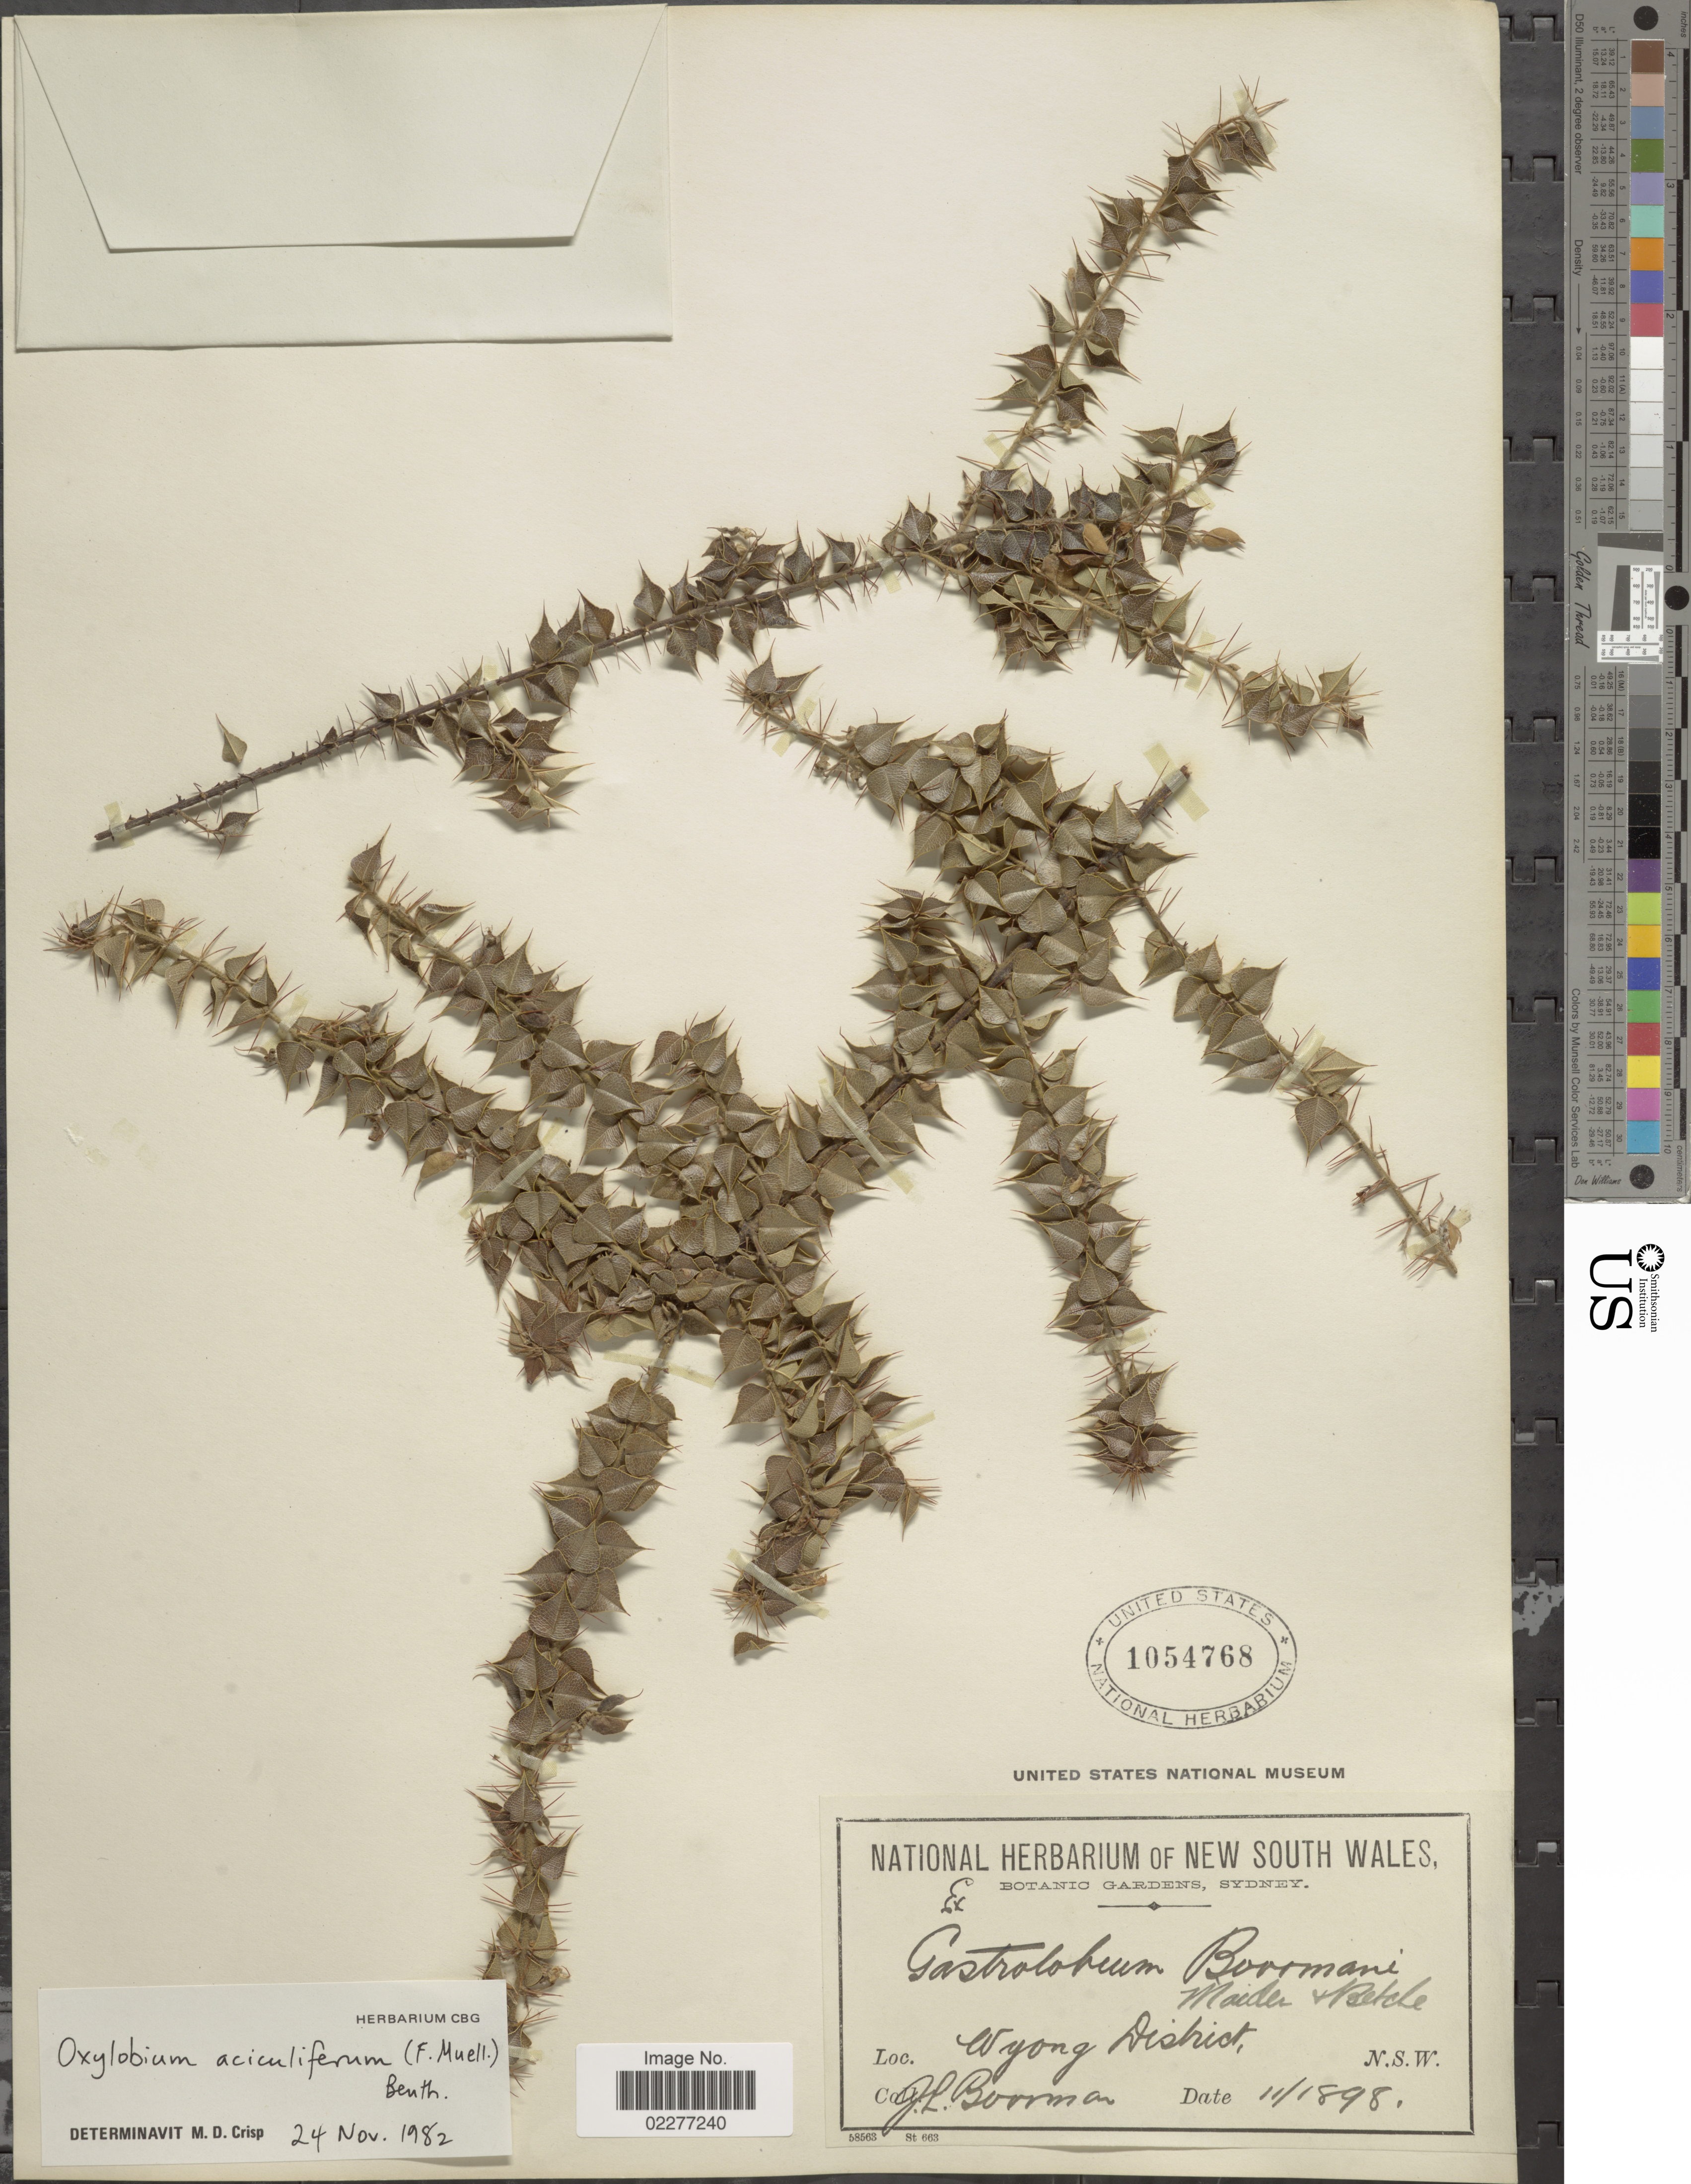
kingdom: Plantae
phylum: Tracheophyta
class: Magnoliopsida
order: Fabales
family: Fabaceae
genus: Oxylobium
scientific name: Oxylobium aciculiferum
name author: (F. Muell.) Benth.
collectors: J. Boorman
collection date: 1898-11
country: Australia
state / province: New South Wales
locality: Wyong District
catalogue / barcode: US 1054768